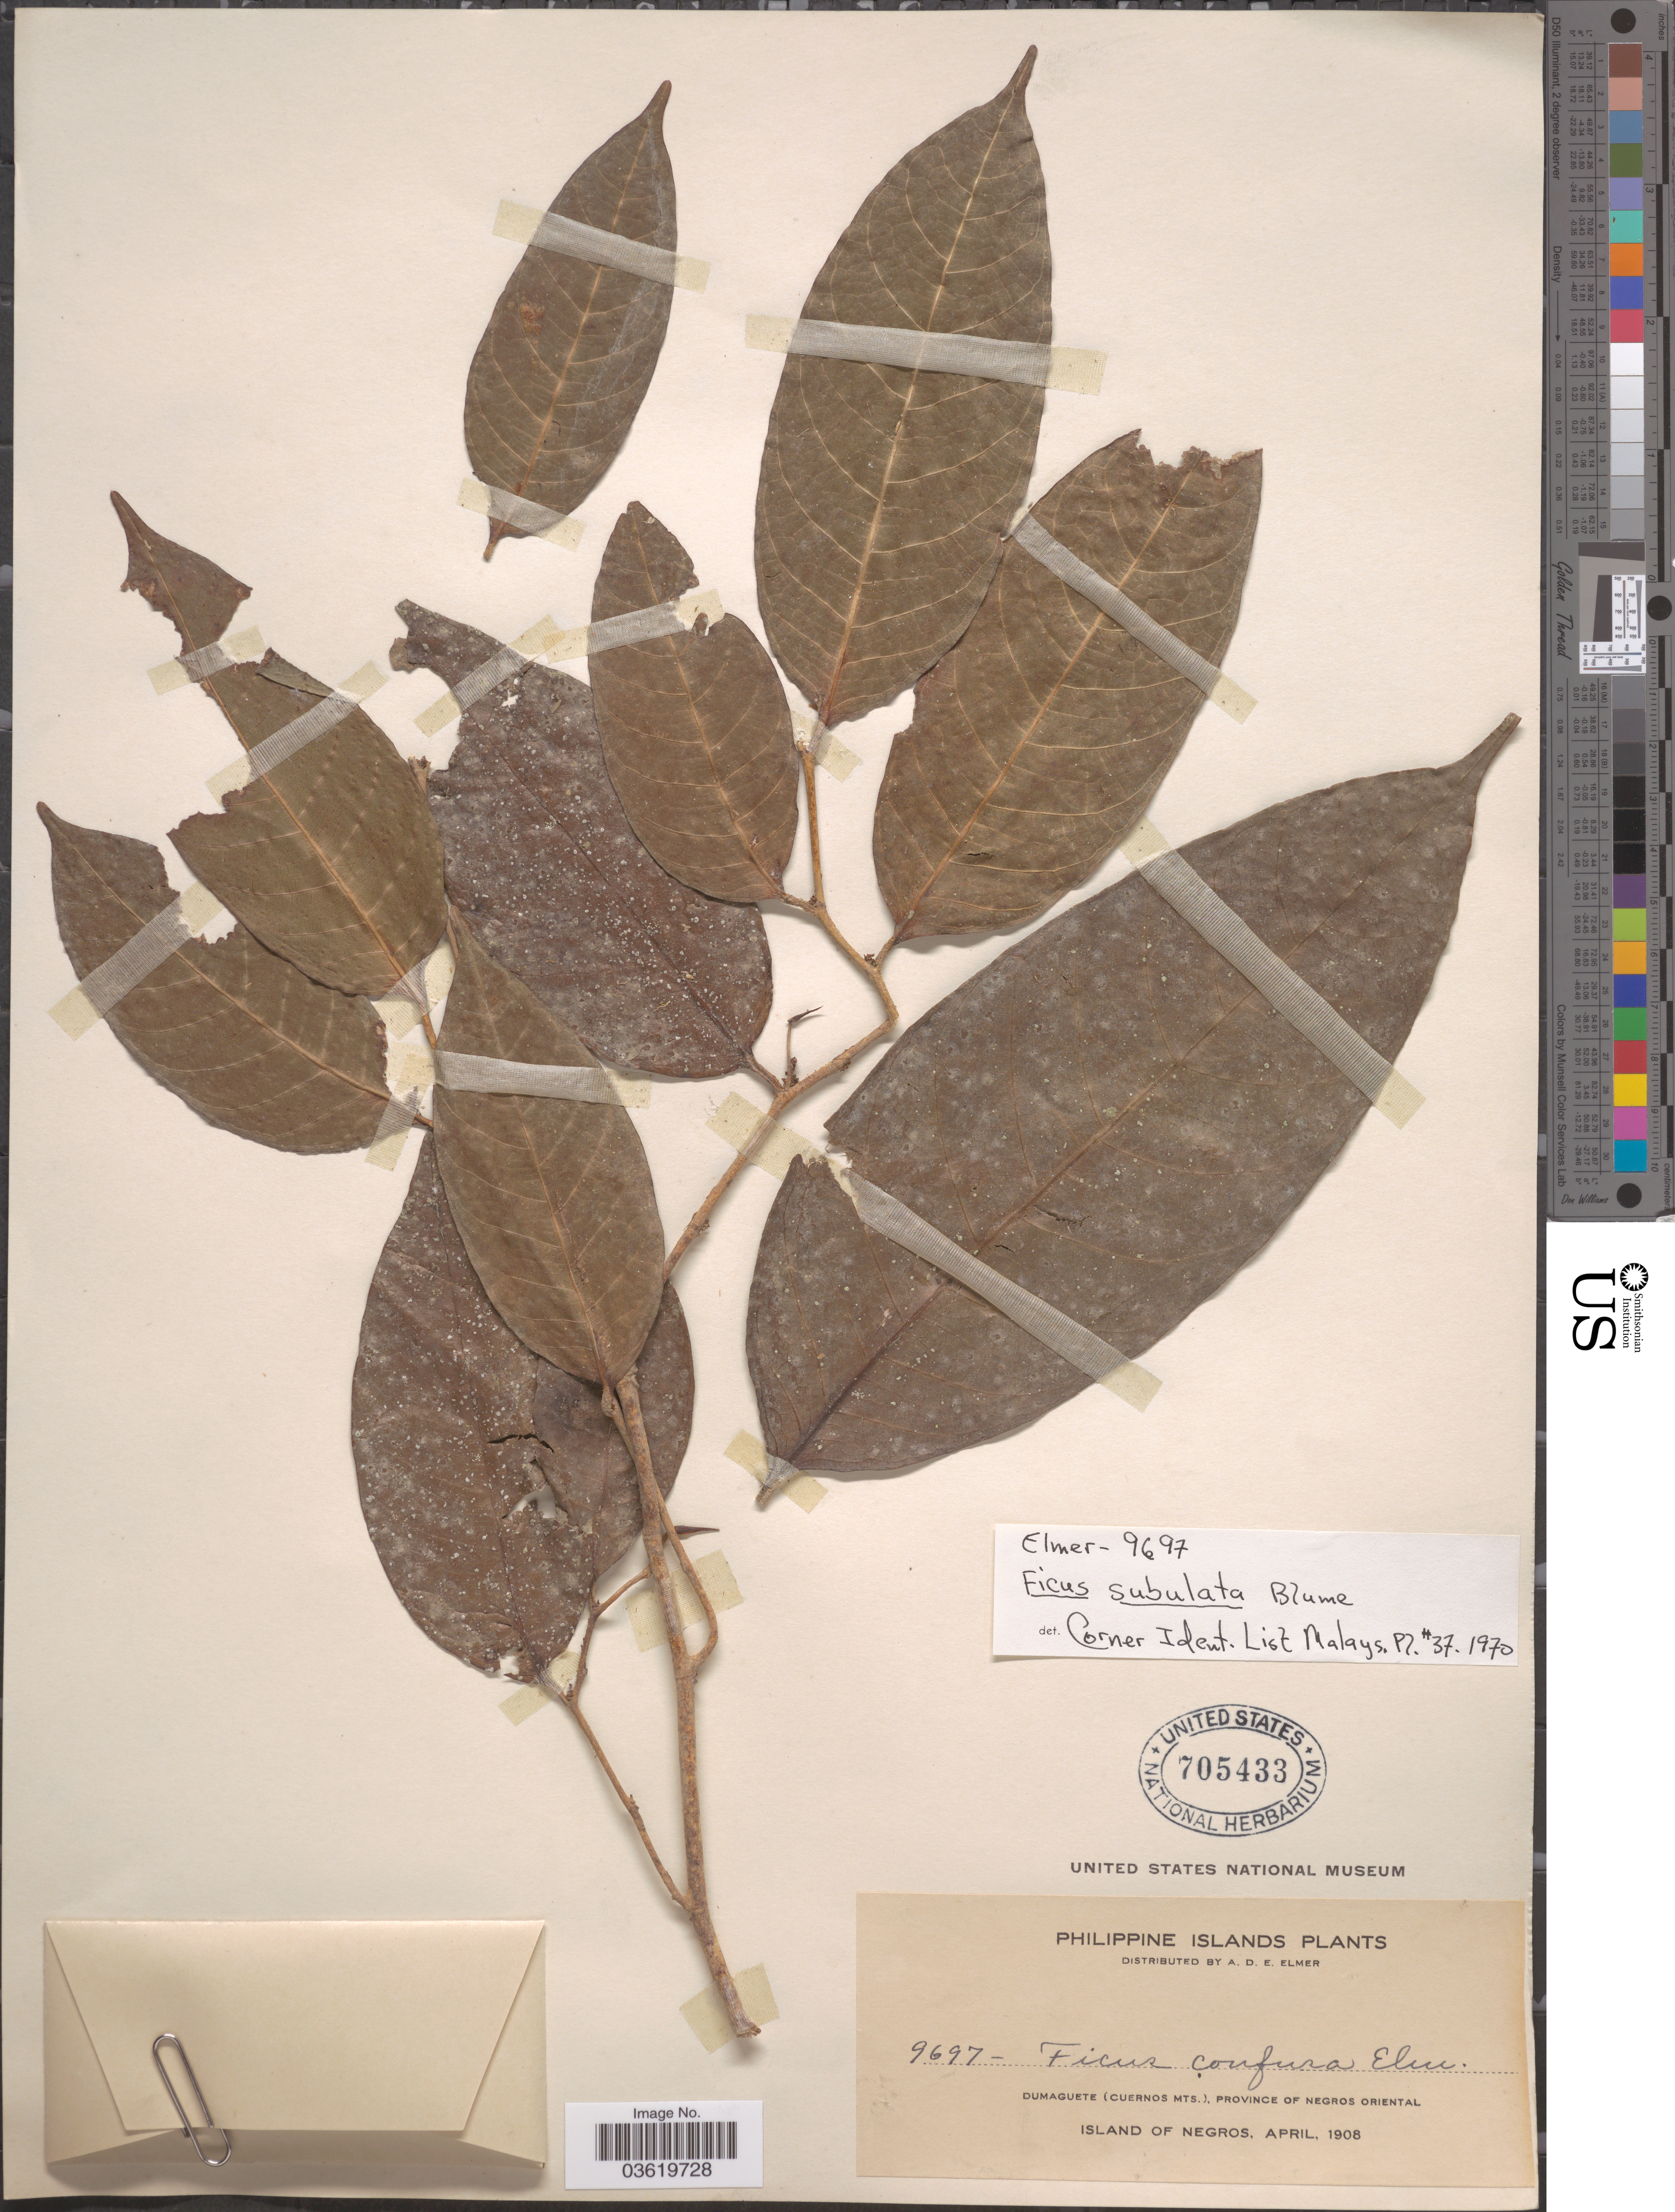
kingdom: Plantae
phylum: Tracheophyta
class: Magnoliopsida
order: Rosales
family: Moraceae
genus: Ficus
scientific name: Ficus subulata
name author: Blume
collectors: A. D. E. Elmer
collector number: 9697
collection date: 1908-04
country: Philippines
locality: Philippine Islands. Dumaguete (Cuernos Mts.), Province of Negros Oriental. Island of Negros.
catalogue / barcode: US 705433